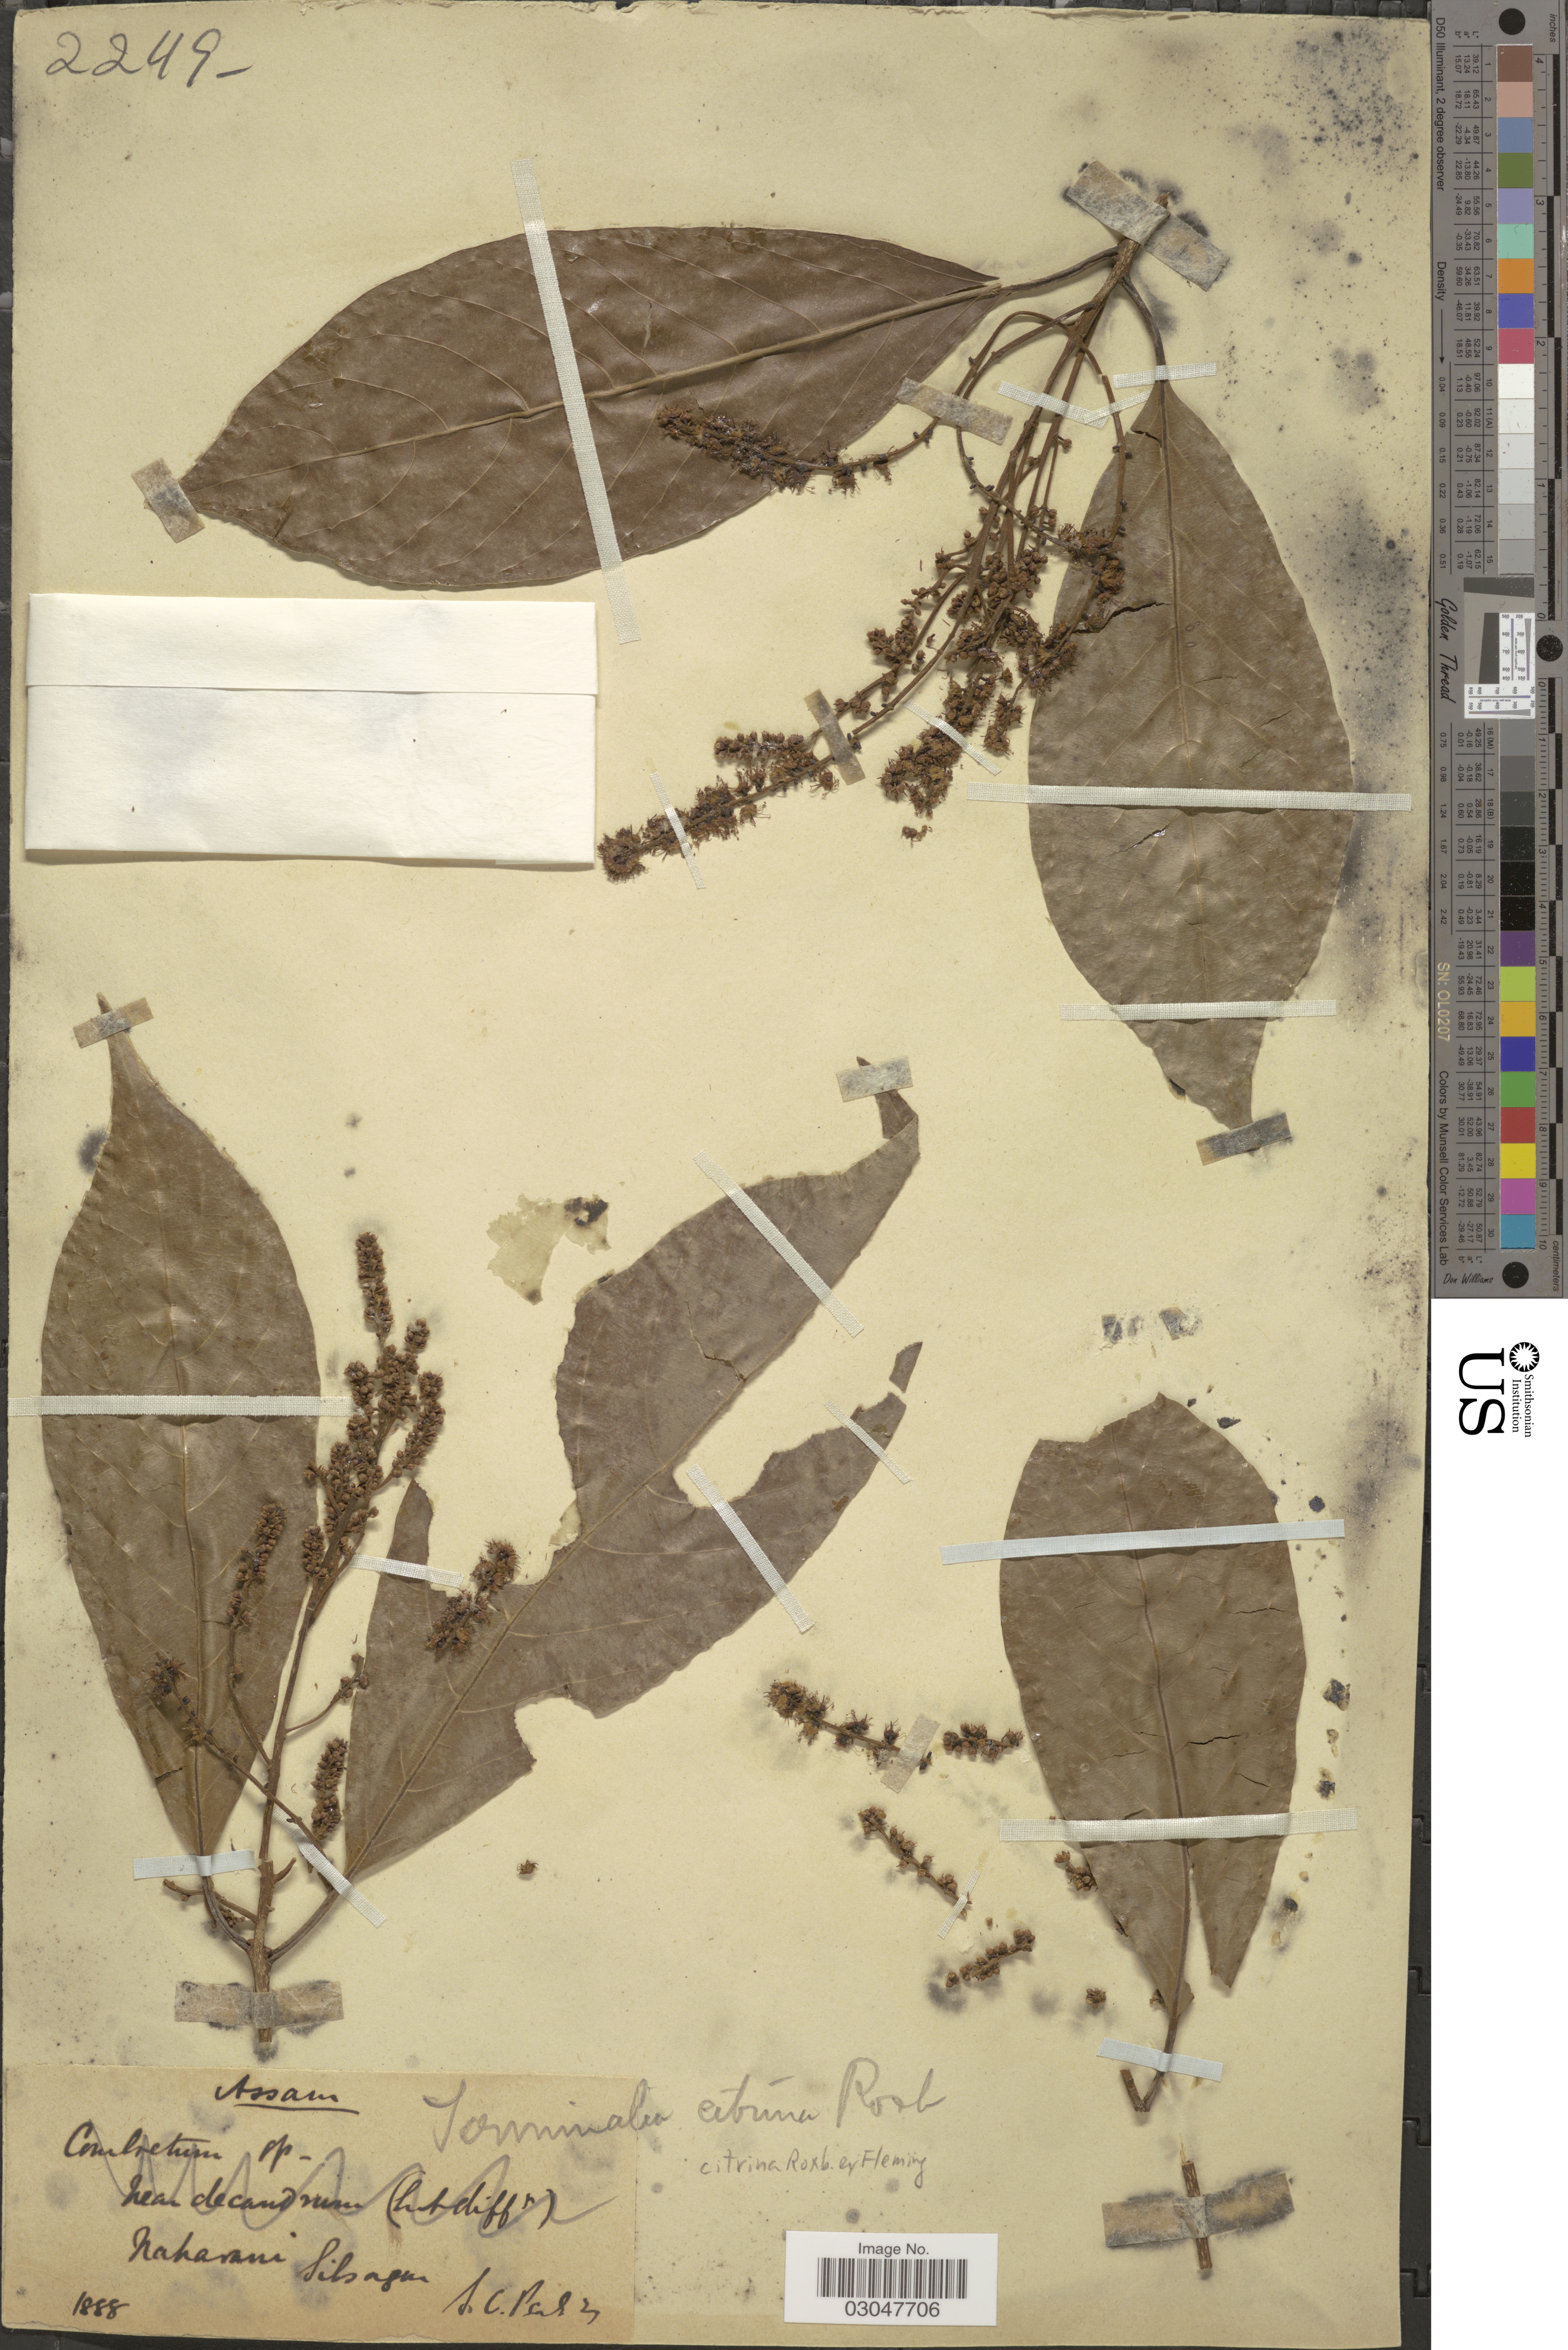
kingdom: Plantae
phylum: Tracheophyta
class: Magnoliopsida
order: Myrtales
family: Combretaceae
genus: Terminalia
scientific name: Terminalia citrina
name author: (Gaertn.) Roxb. ex Flem.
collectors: S. Padry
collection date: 1888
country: India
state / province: Assam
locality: Naharani Sibsagar.